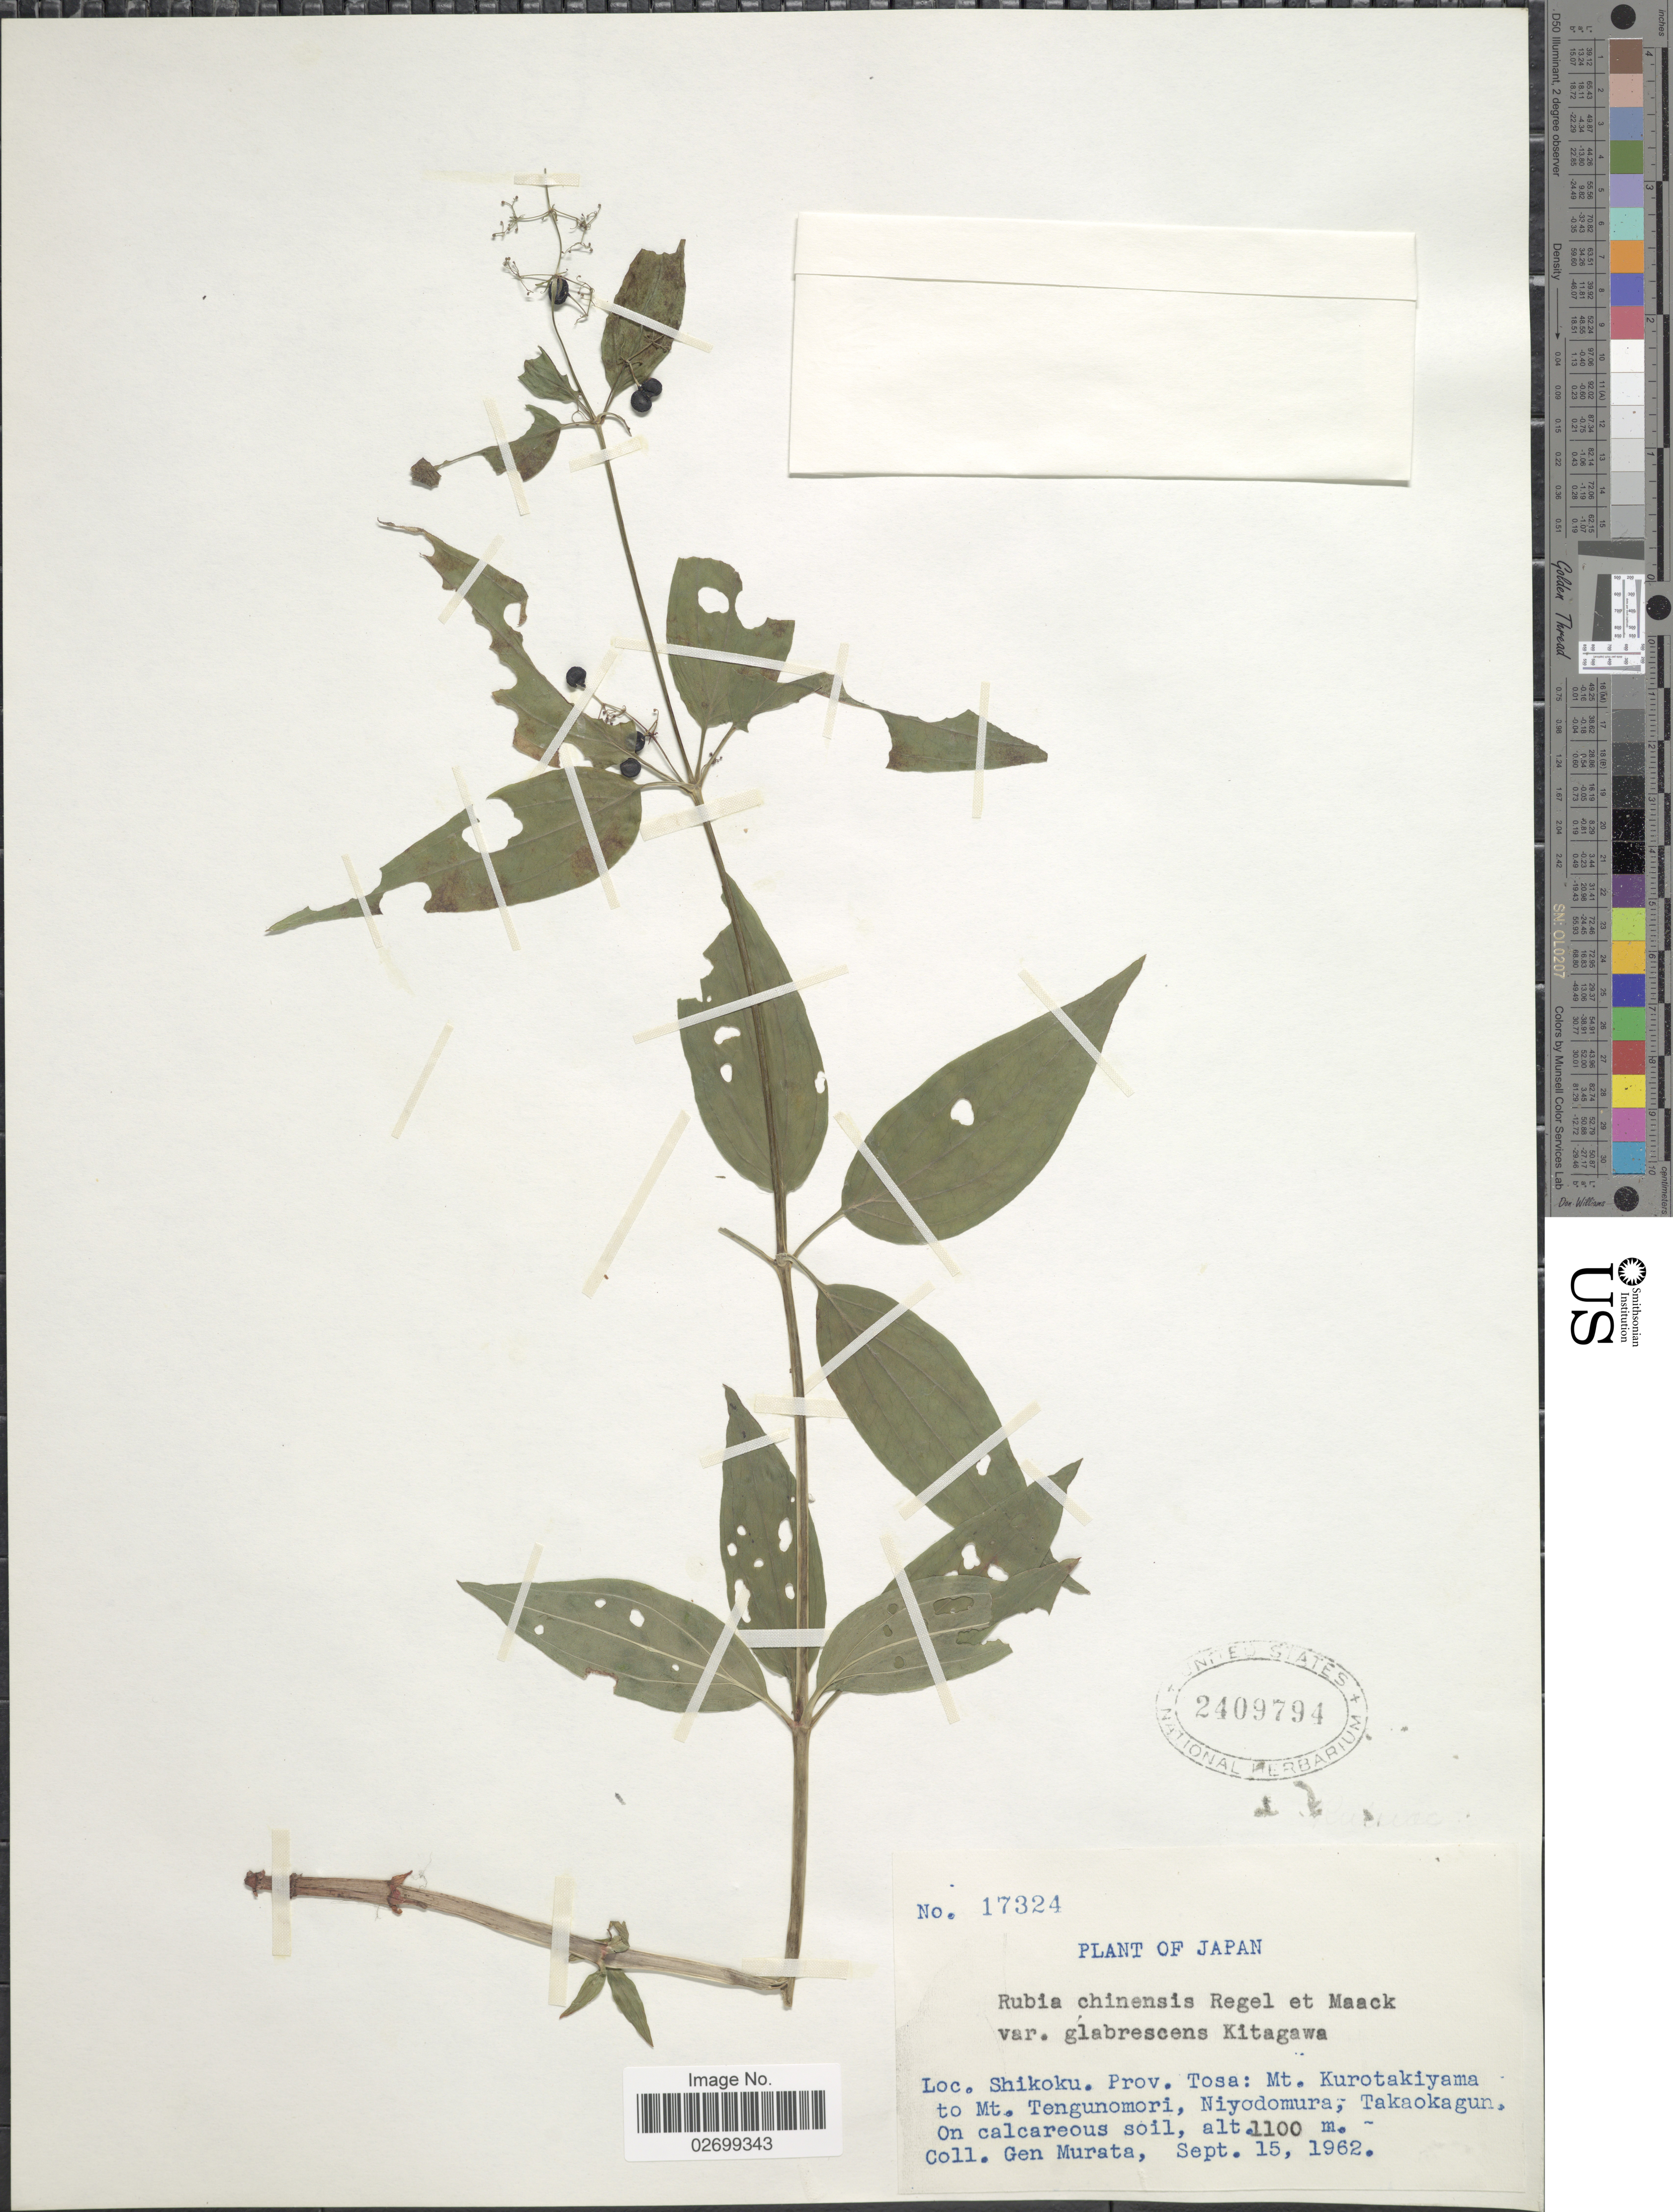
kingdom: Plantae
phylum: Tracheophyta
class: Magnoliopsida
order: Gentianales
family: Rubiaceae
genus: Rubia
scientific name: Rubia chinensis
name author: Regel & Maack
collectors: G. Murata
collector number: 17324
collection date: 1962-09-15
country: Japan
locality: Shikoku, Prov. Tosa: Mt. Kurotakiyama to Mt. Tengunomori, Niyodomura, Takaokagun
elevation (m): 1100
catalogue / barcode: US 2409794